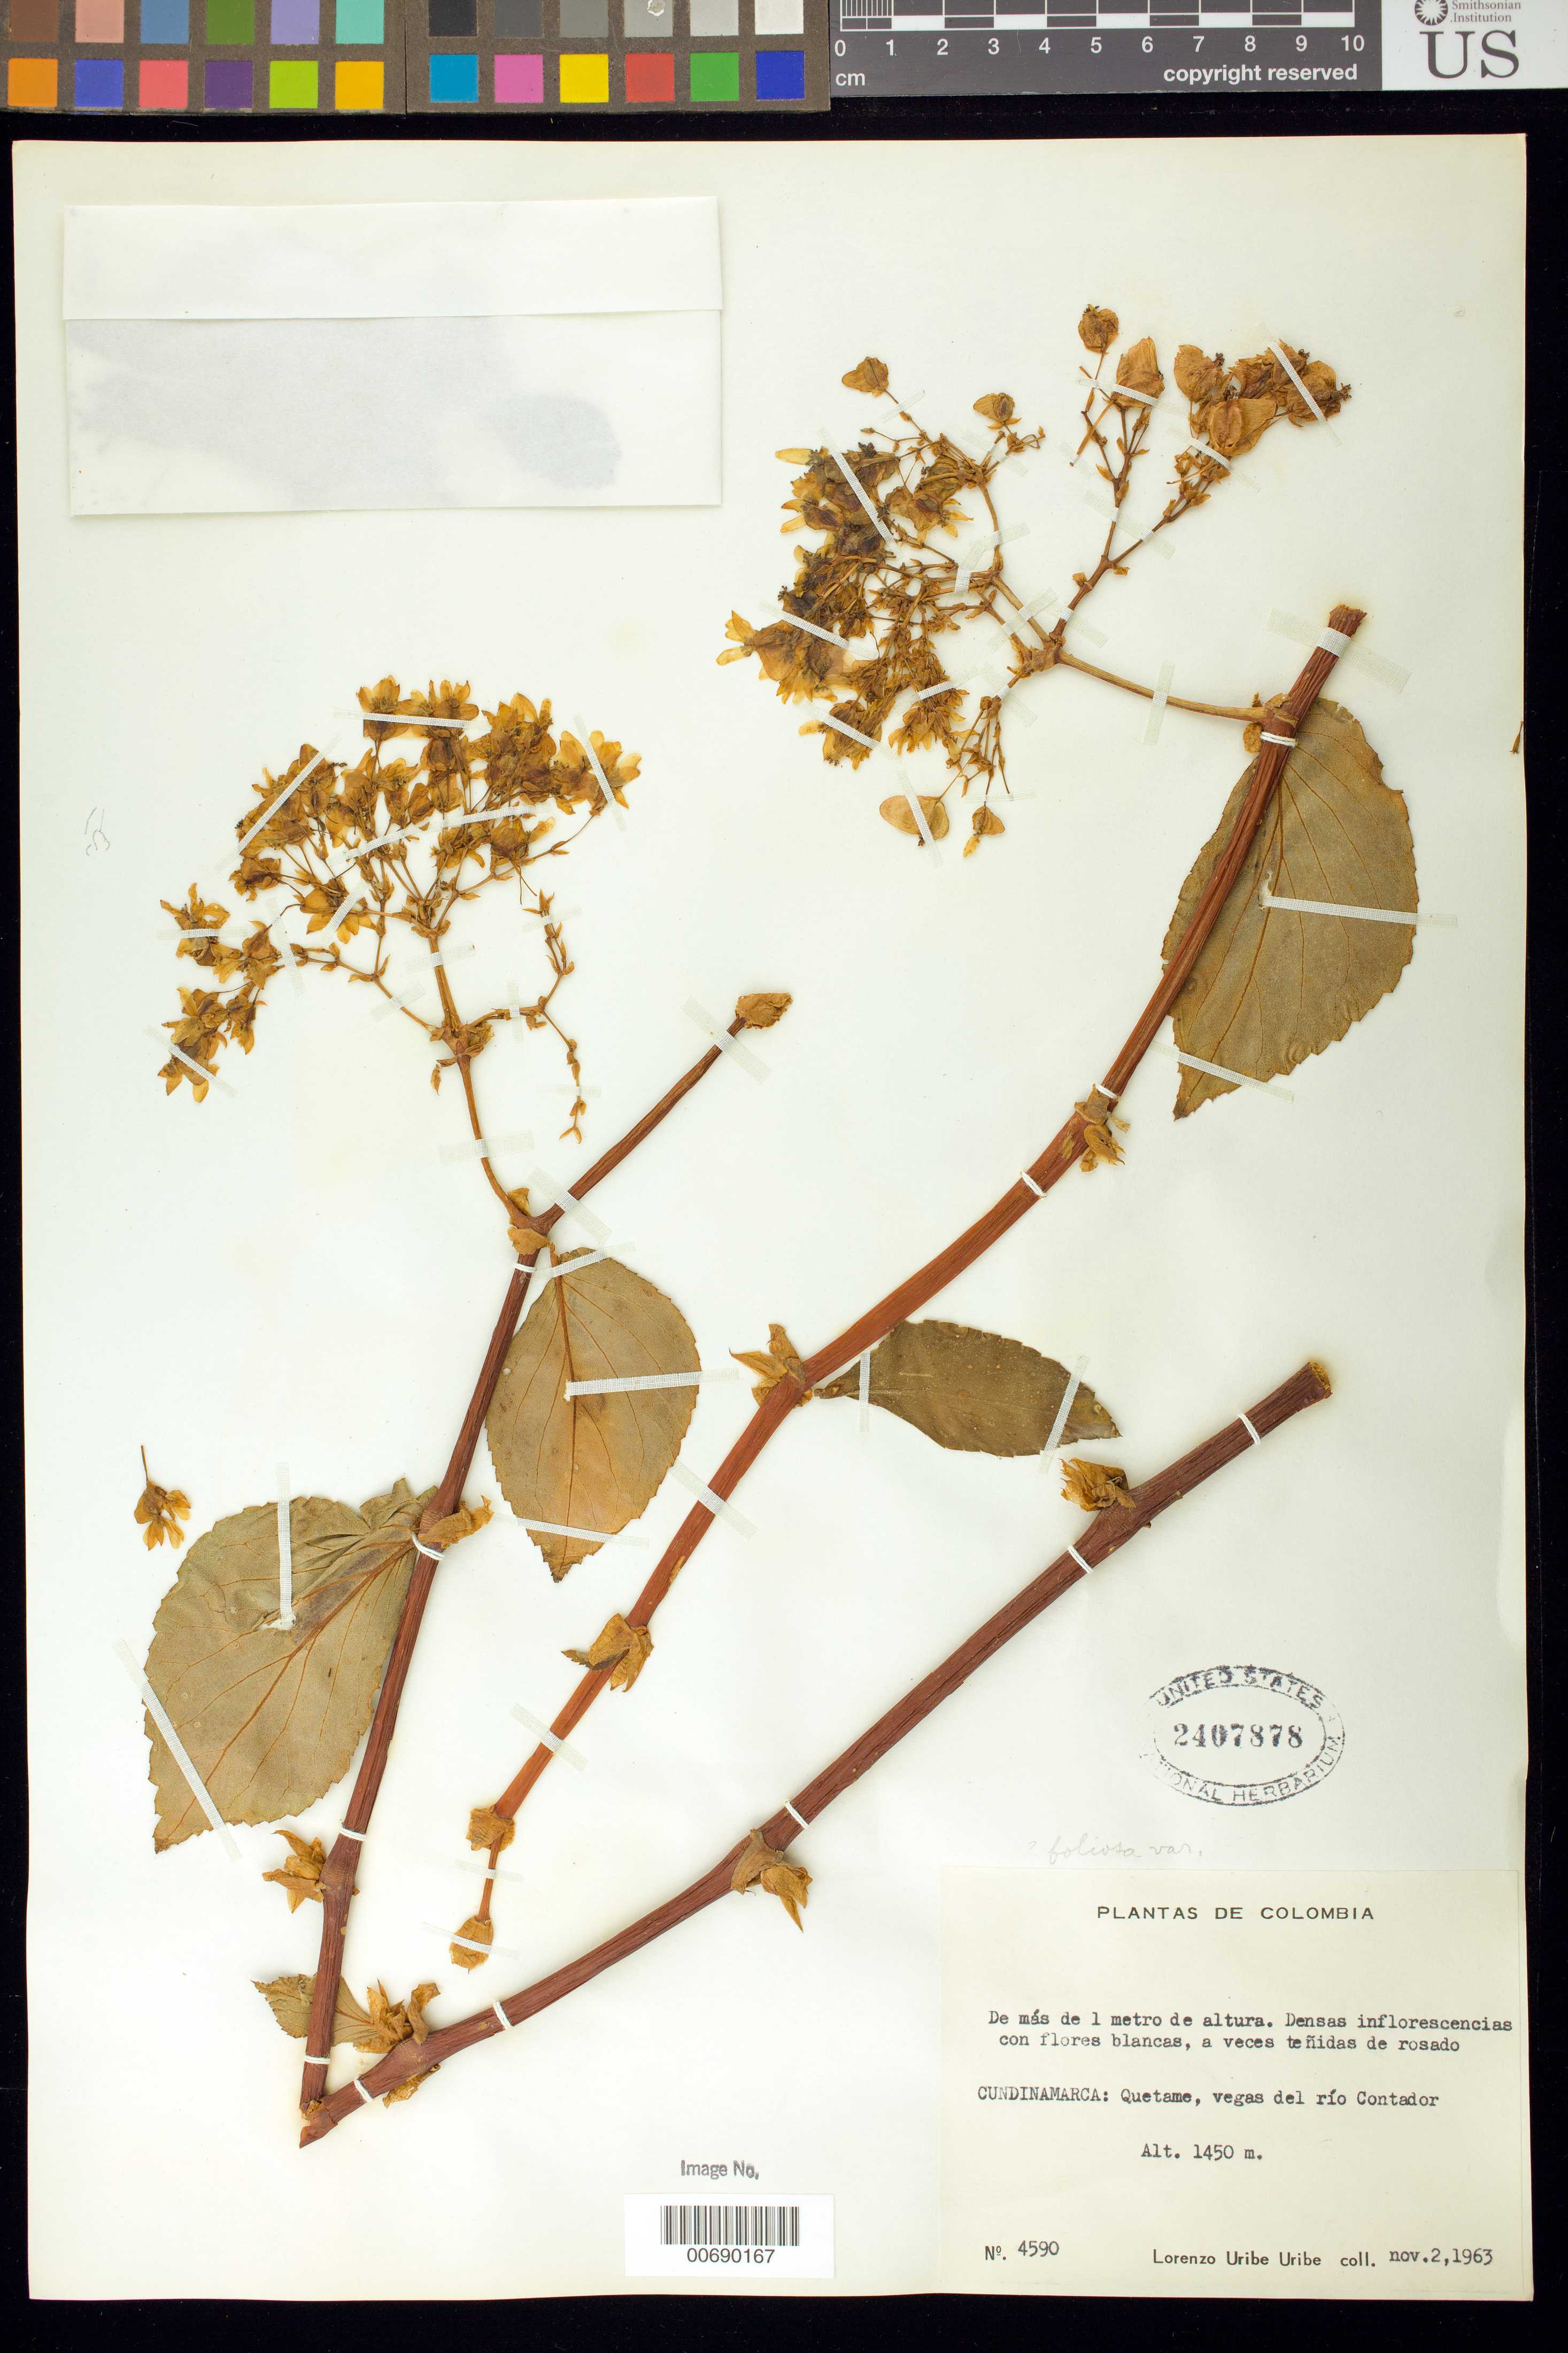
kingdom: Plantae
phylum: Tracheophyta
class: Magnoliopsida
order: Cucurbitales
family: Begoniaceae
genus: Begonia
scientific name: Begonia foliosa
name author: Kunth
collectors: L. Uribe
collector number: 4590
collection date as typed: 02 Nov 1963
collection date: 1963-11-02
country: Colombia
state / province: Cundinamarca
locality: Quetame, Vegas del Rio ConTador.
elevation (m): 1450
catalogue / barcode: US 2407878